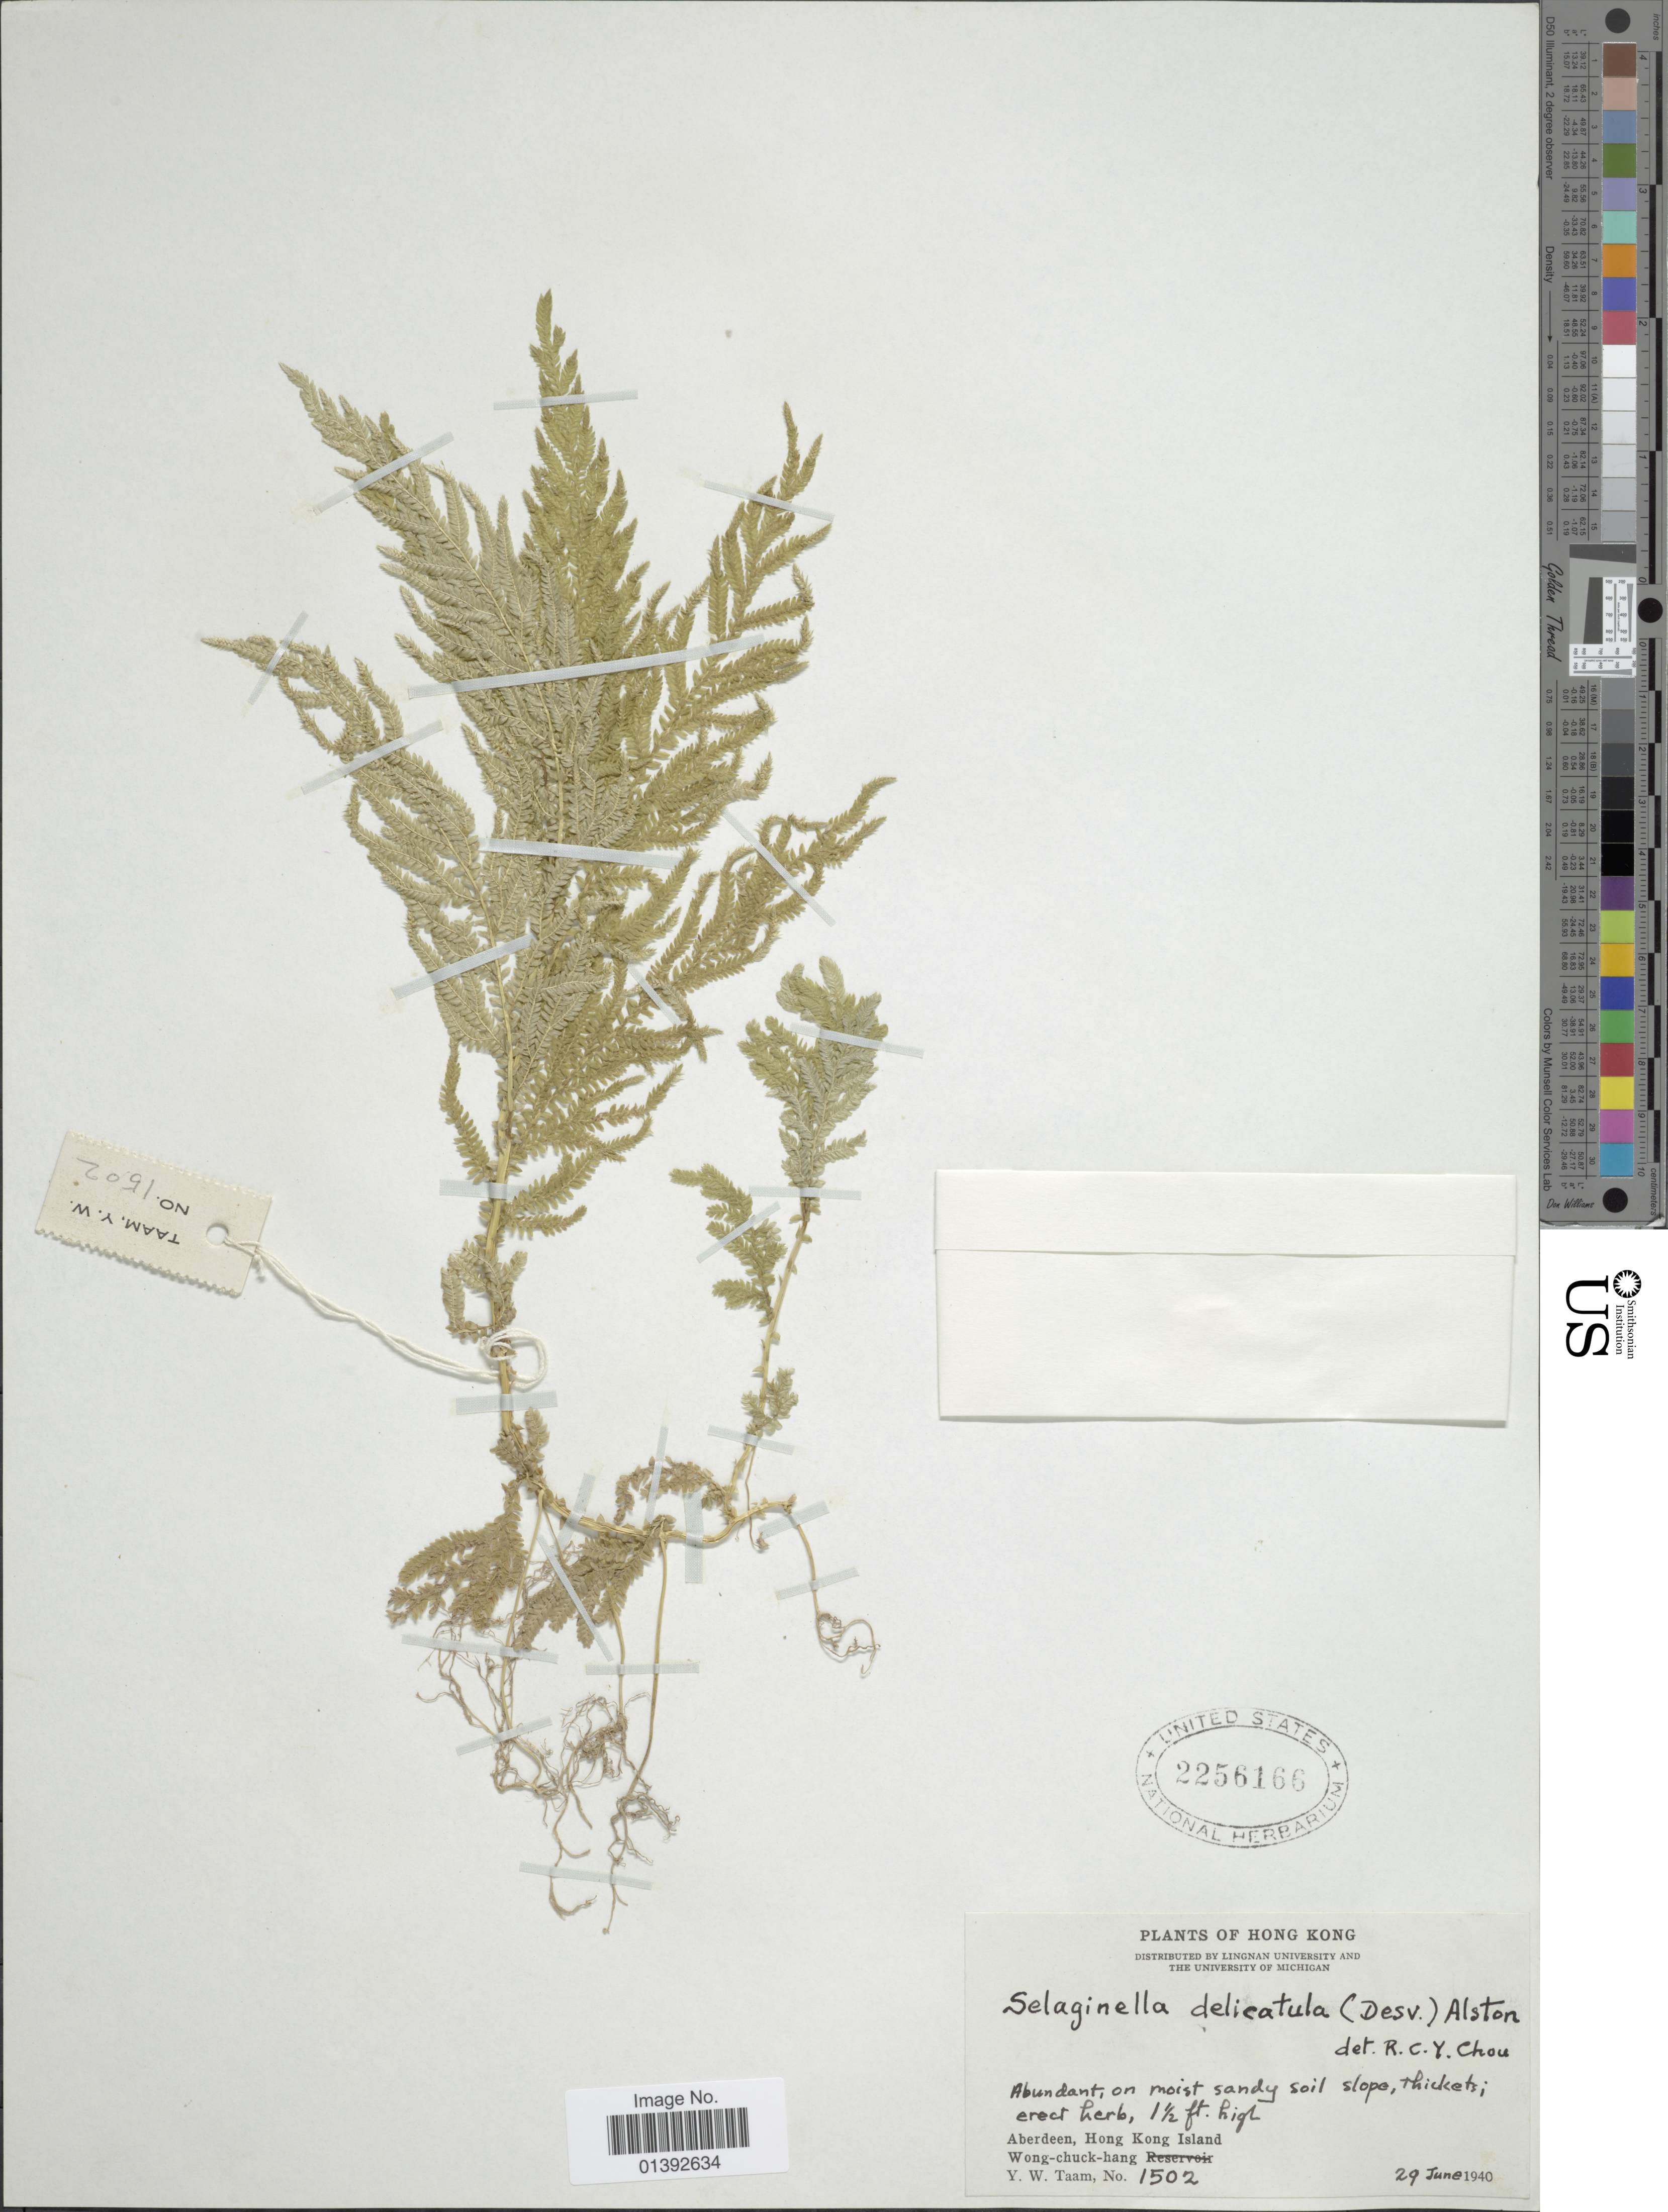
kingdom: Plantae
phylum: Tracheophyta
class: Lycopodiopsida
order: Selaginellales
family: Selaginellaceae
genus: Selaginella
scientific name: Selaginella delicatula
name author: (Desv.) Alston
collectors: Y. W. Taam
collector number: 1502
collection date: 1940-06-29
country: China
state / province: Hong Kong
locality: Aberdeen, Hong Kong Island, Wong-chuck-hang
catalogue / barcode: US 2256166